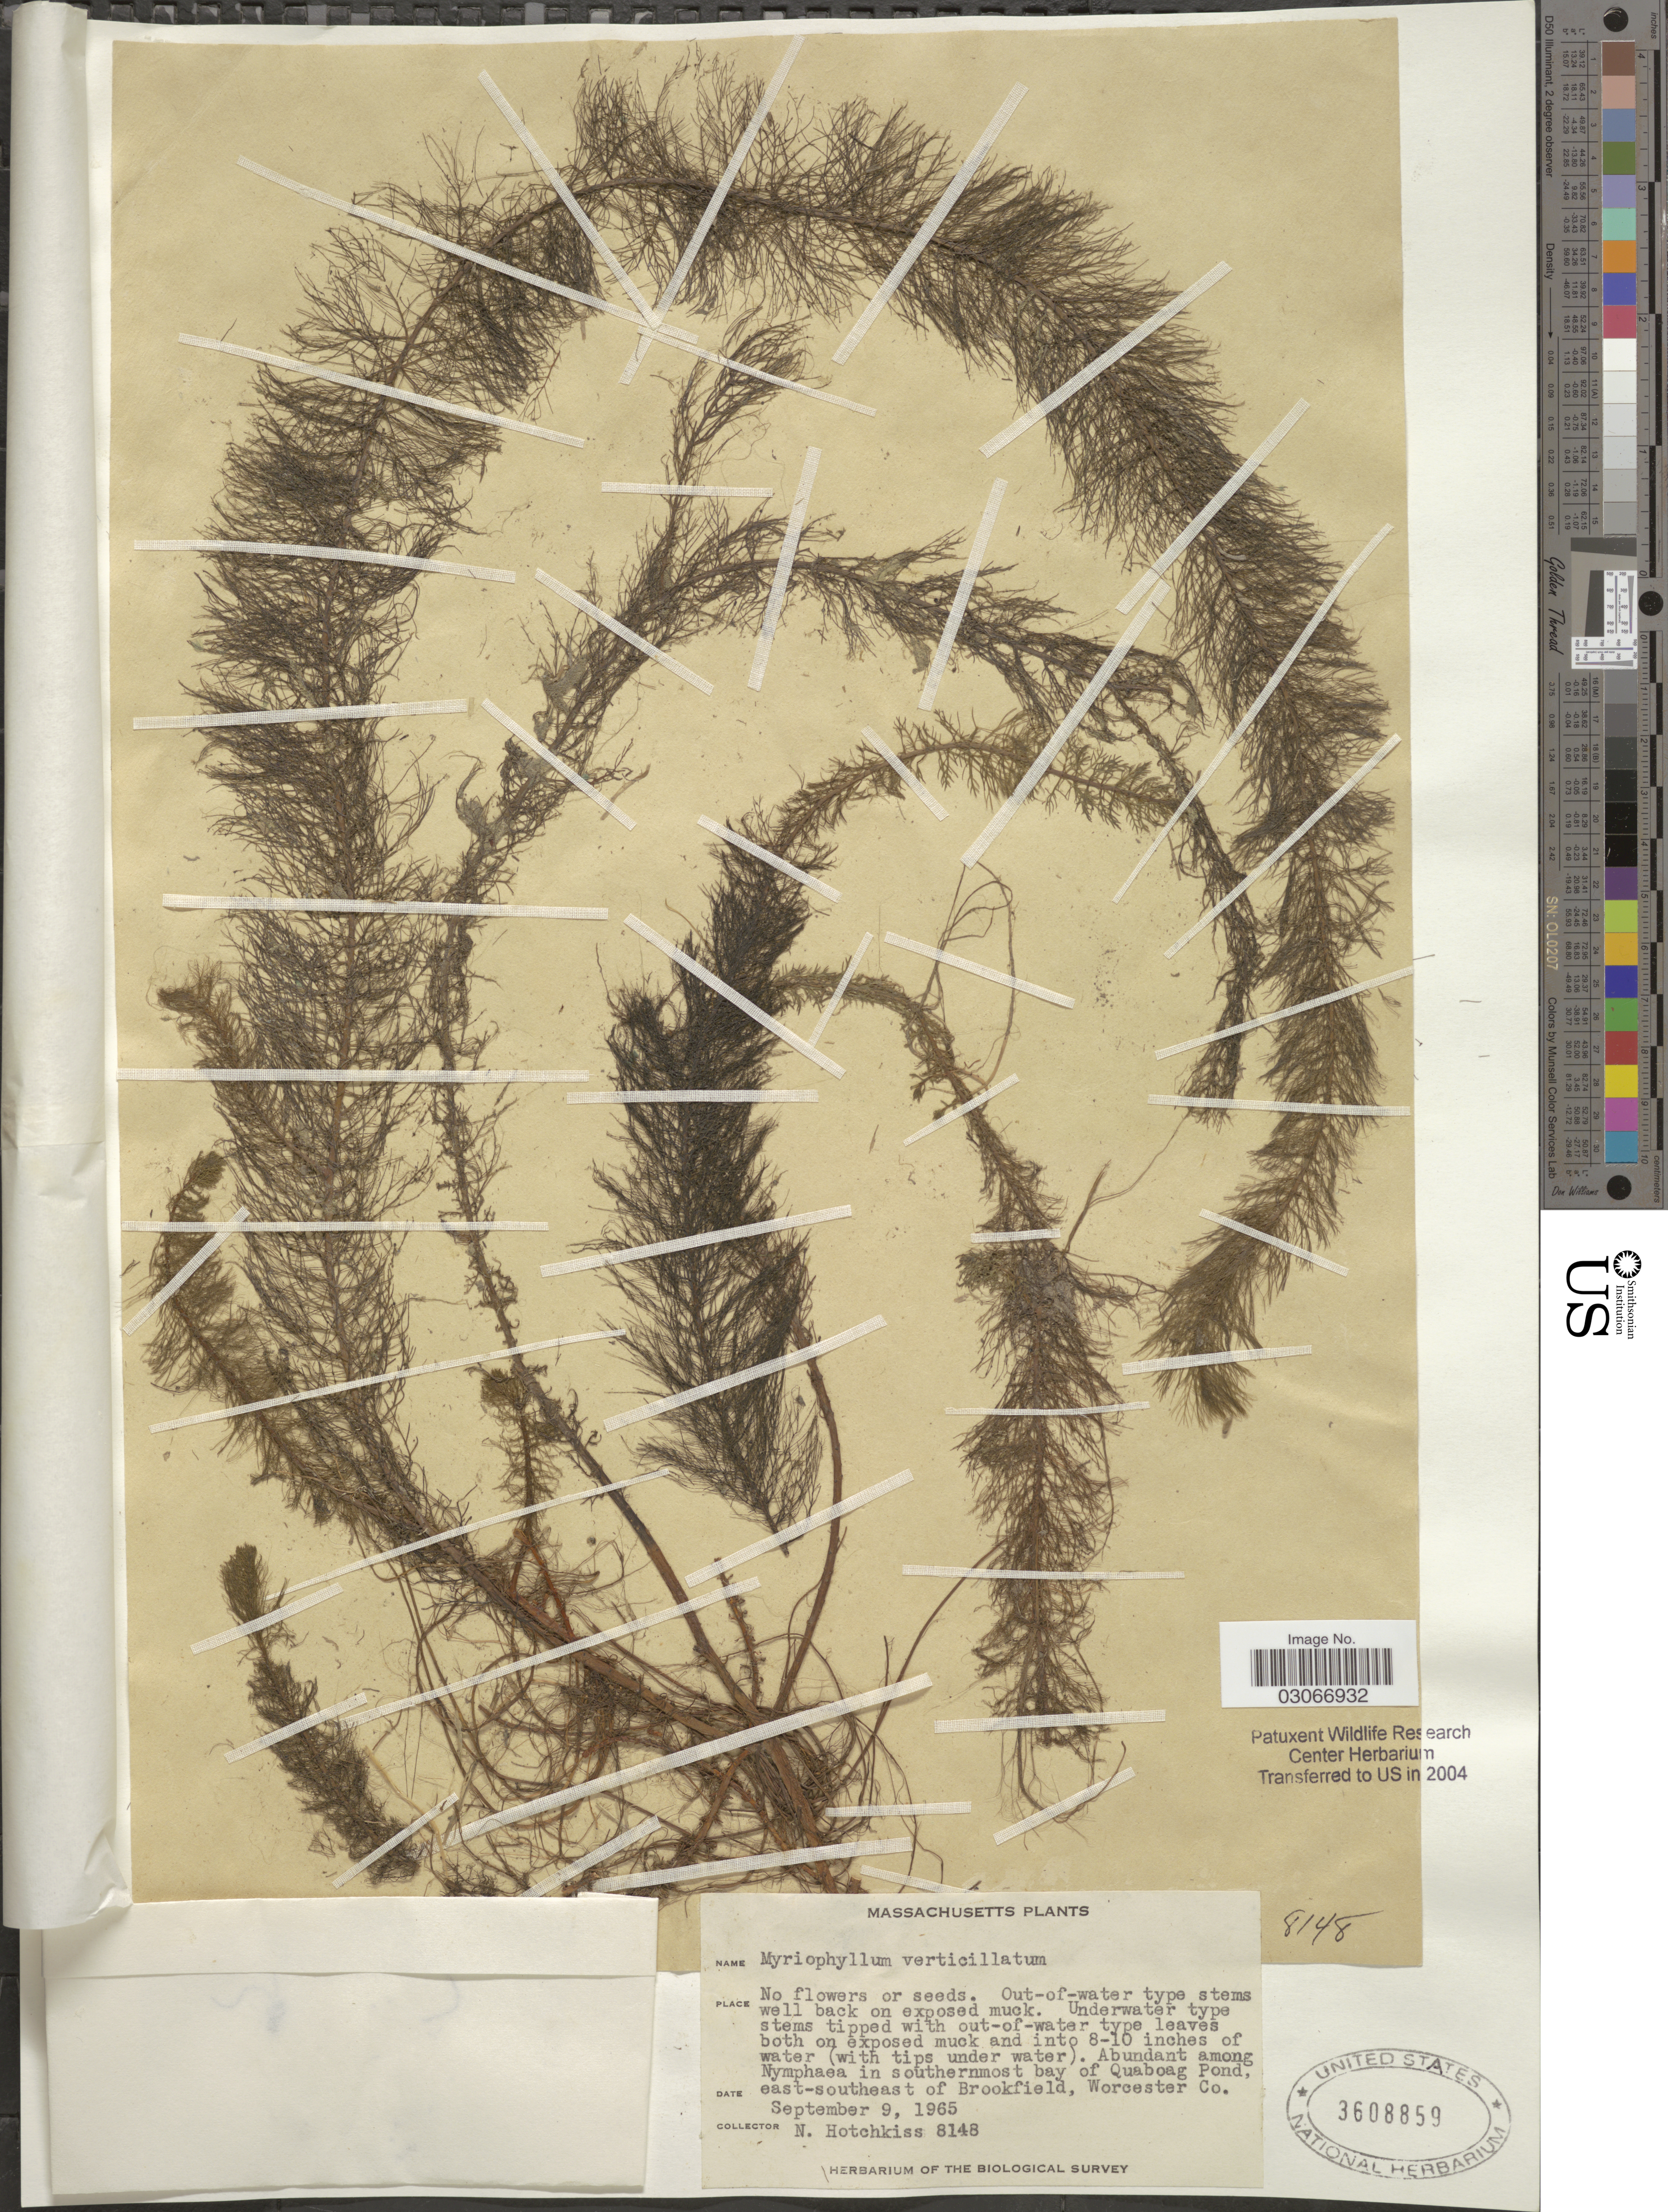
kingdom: Plantae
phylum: Tracheophyta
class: Magnoliopsida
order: Saxifragales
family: Haloragaceae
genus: Myriophyllum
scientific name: Myriophyllum verticillatum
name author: L.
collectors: N. Hotchkiss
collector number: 8148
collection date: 1965-09-09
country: United States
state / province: Massachusetts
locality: Abundant among Nymphaea in southernmost bay of Quaboag Pond, east-southeast of Brookfield, Worcester Co.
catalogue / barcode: US 3608859